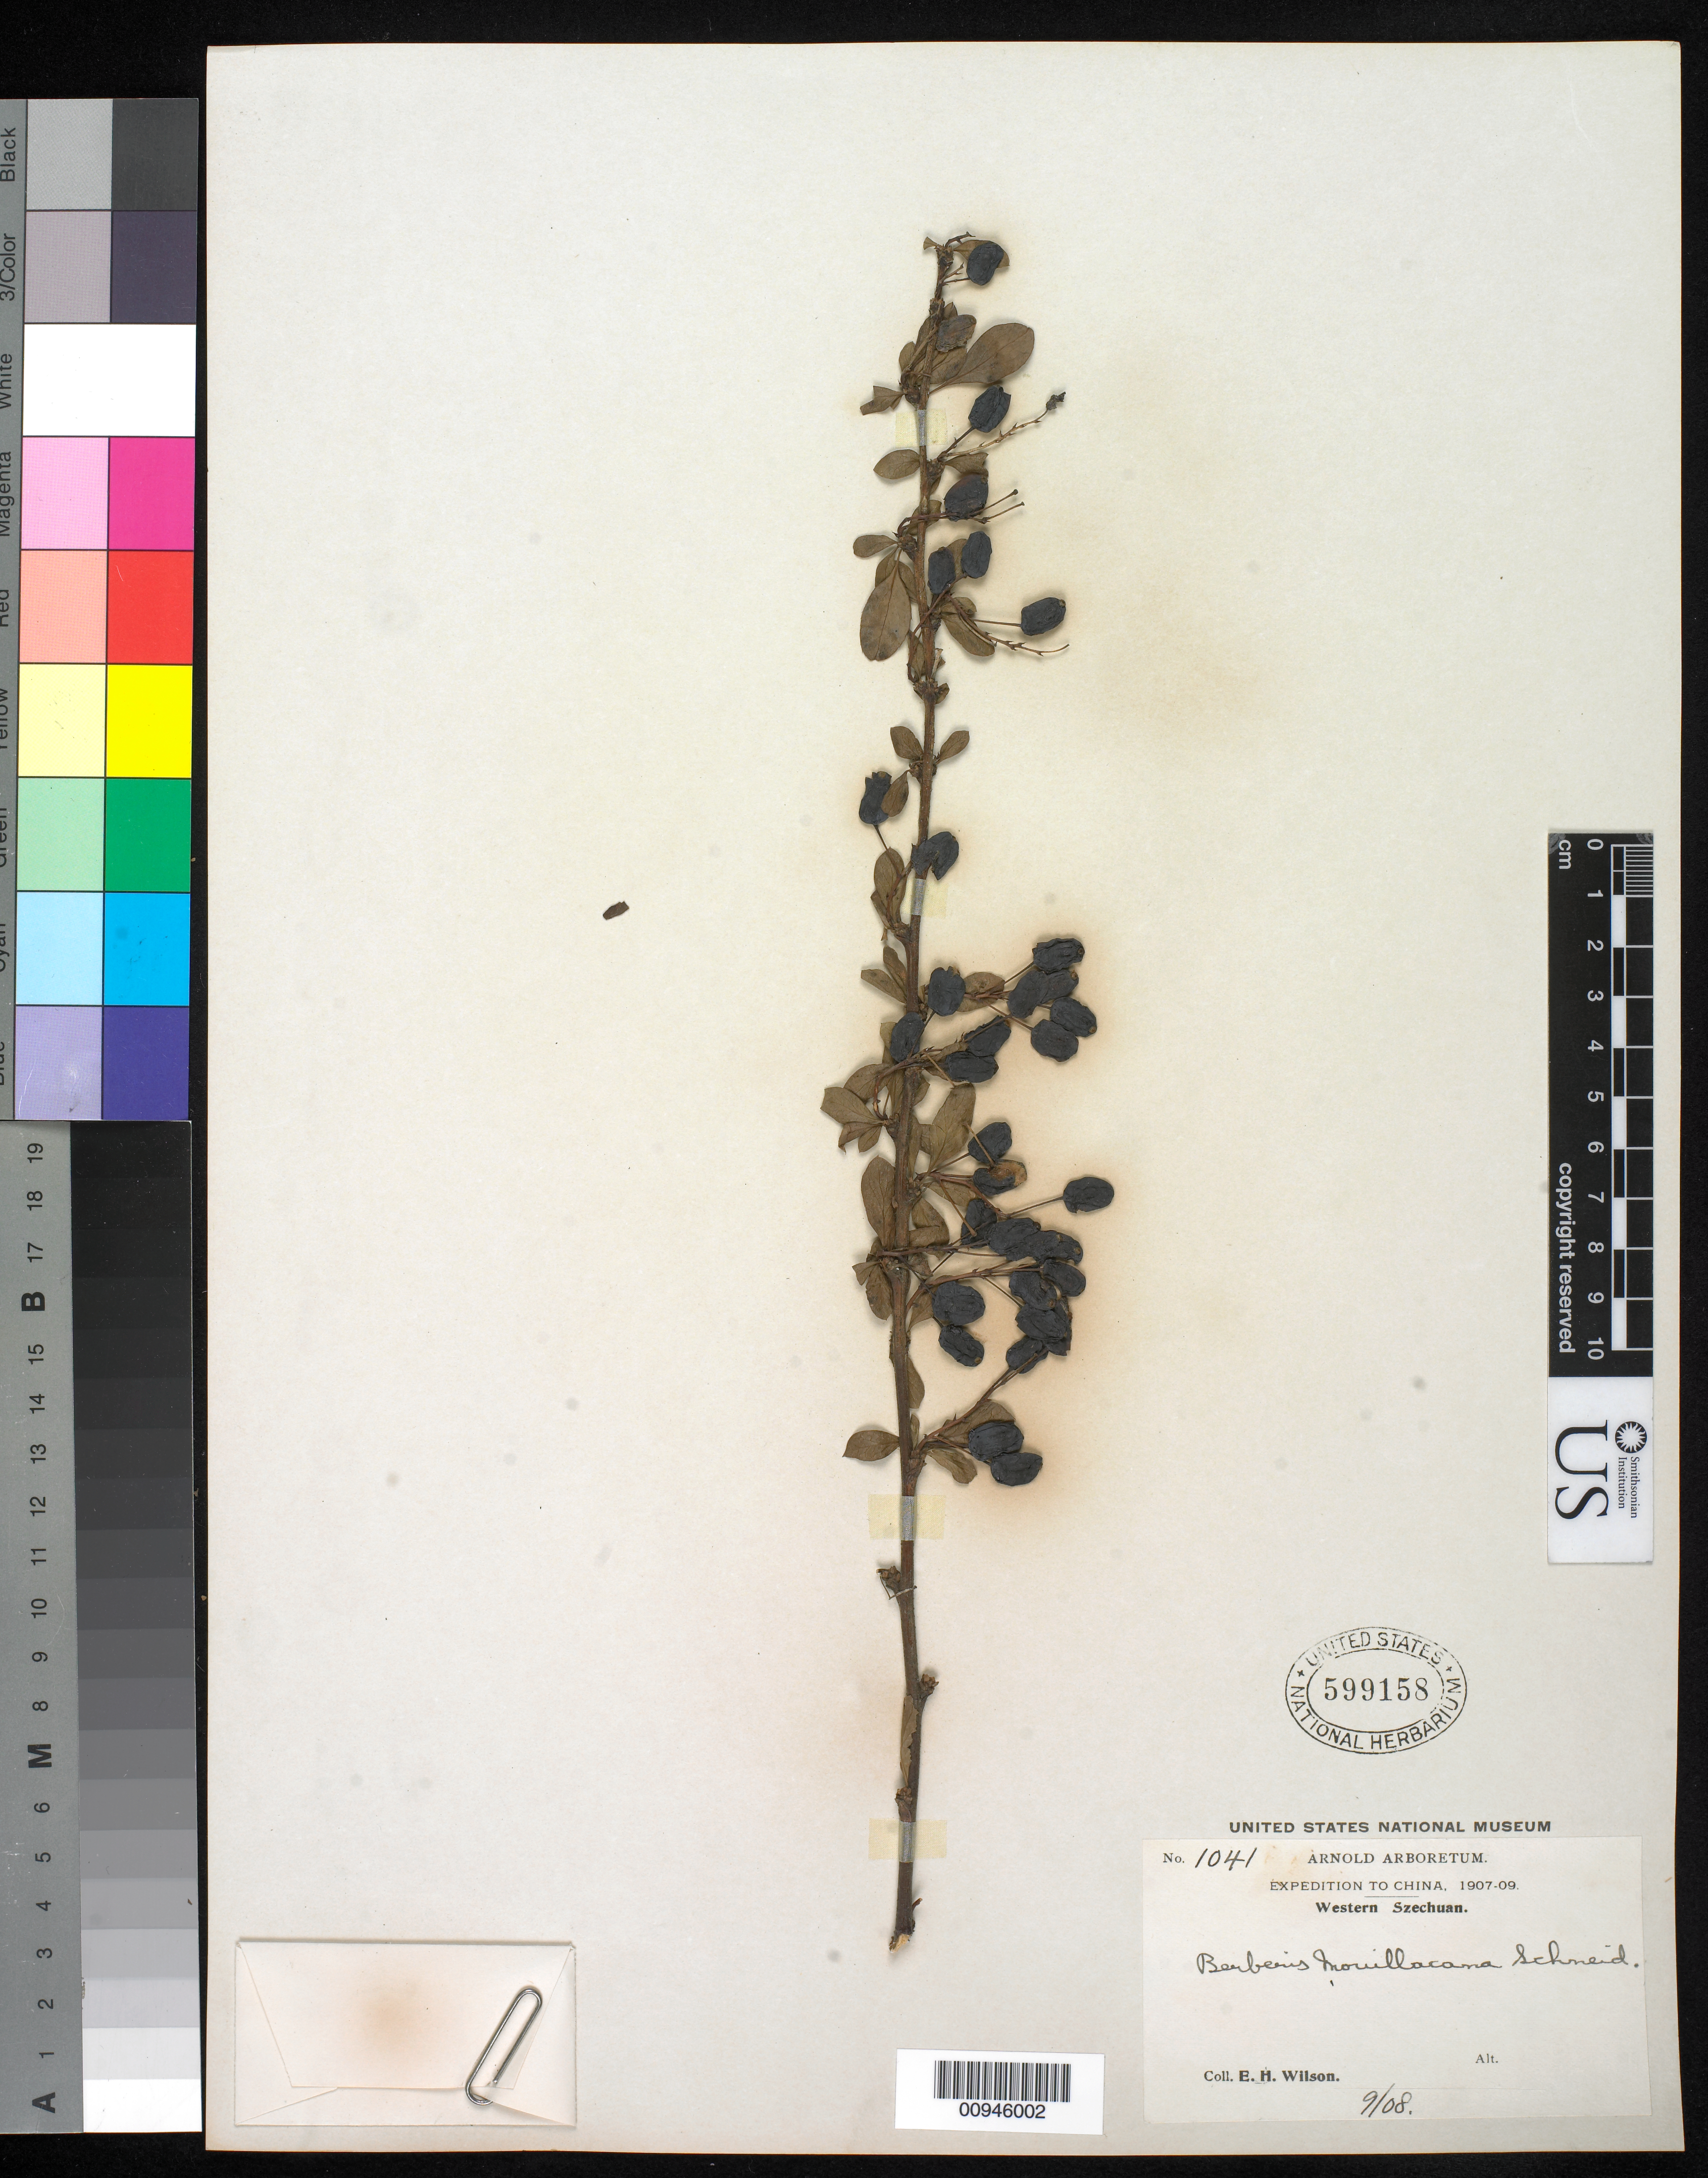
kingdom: Plantae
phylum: Tracheophyta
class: Magnoliopsida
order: Ranunculales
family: Berberidaceae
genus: Berberis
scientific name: Berberis mouillacana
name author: C.K. Schneid. in Sarg.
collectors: E. H. Wilson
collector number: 1041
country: China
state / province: Sichuan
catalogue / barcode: US 599158